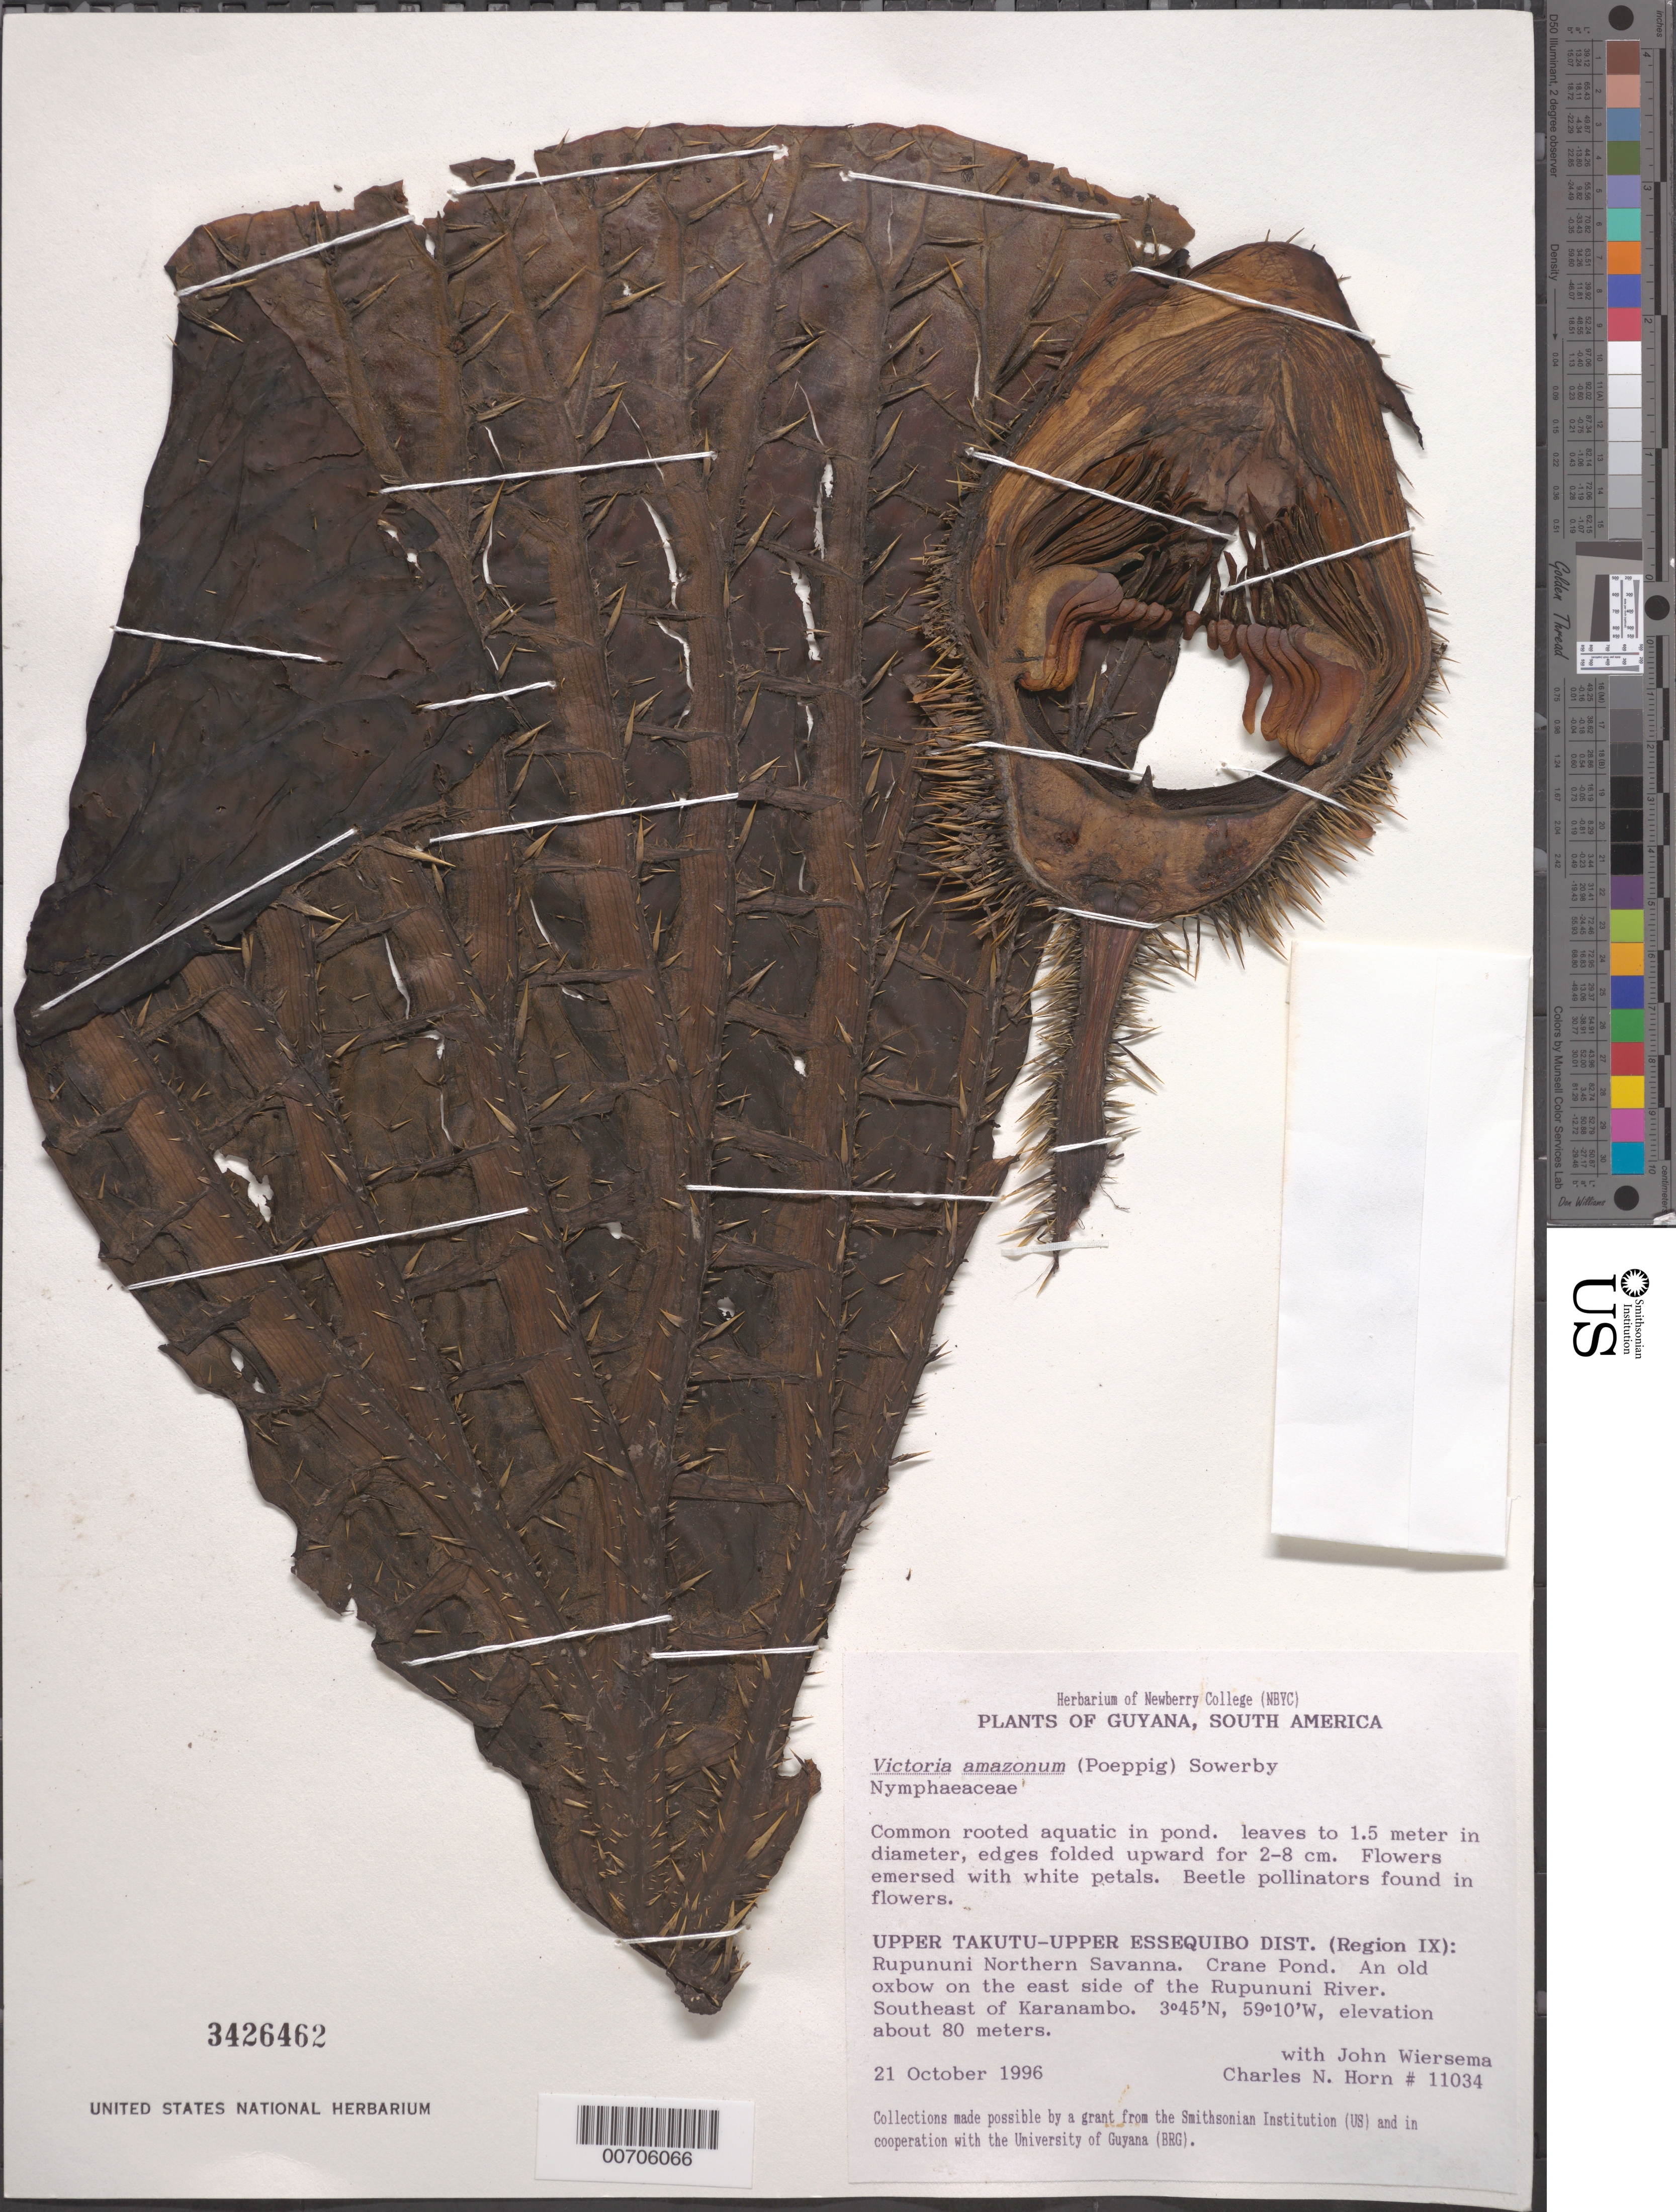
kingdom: Plantae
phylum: Tracheophyta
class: Magnoliopsida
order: Nymphaeales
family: Nymphaeaceae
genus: Victoria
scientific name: Victoria amazonica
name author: (Poepp.) Klotzsch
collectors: C. N. Horn & J. H. Wiersema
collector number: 11034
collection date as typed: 21-Oct-96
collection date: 1996-10-21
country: Guyana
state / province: U. Takutu-U. Essequibo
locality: Rupununi Northern Savanna, Crane Pond, an old oxbow on the east side of the Rupununi River, SE of Karanambo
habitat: In pond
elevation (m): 80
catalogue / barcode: US 3426462